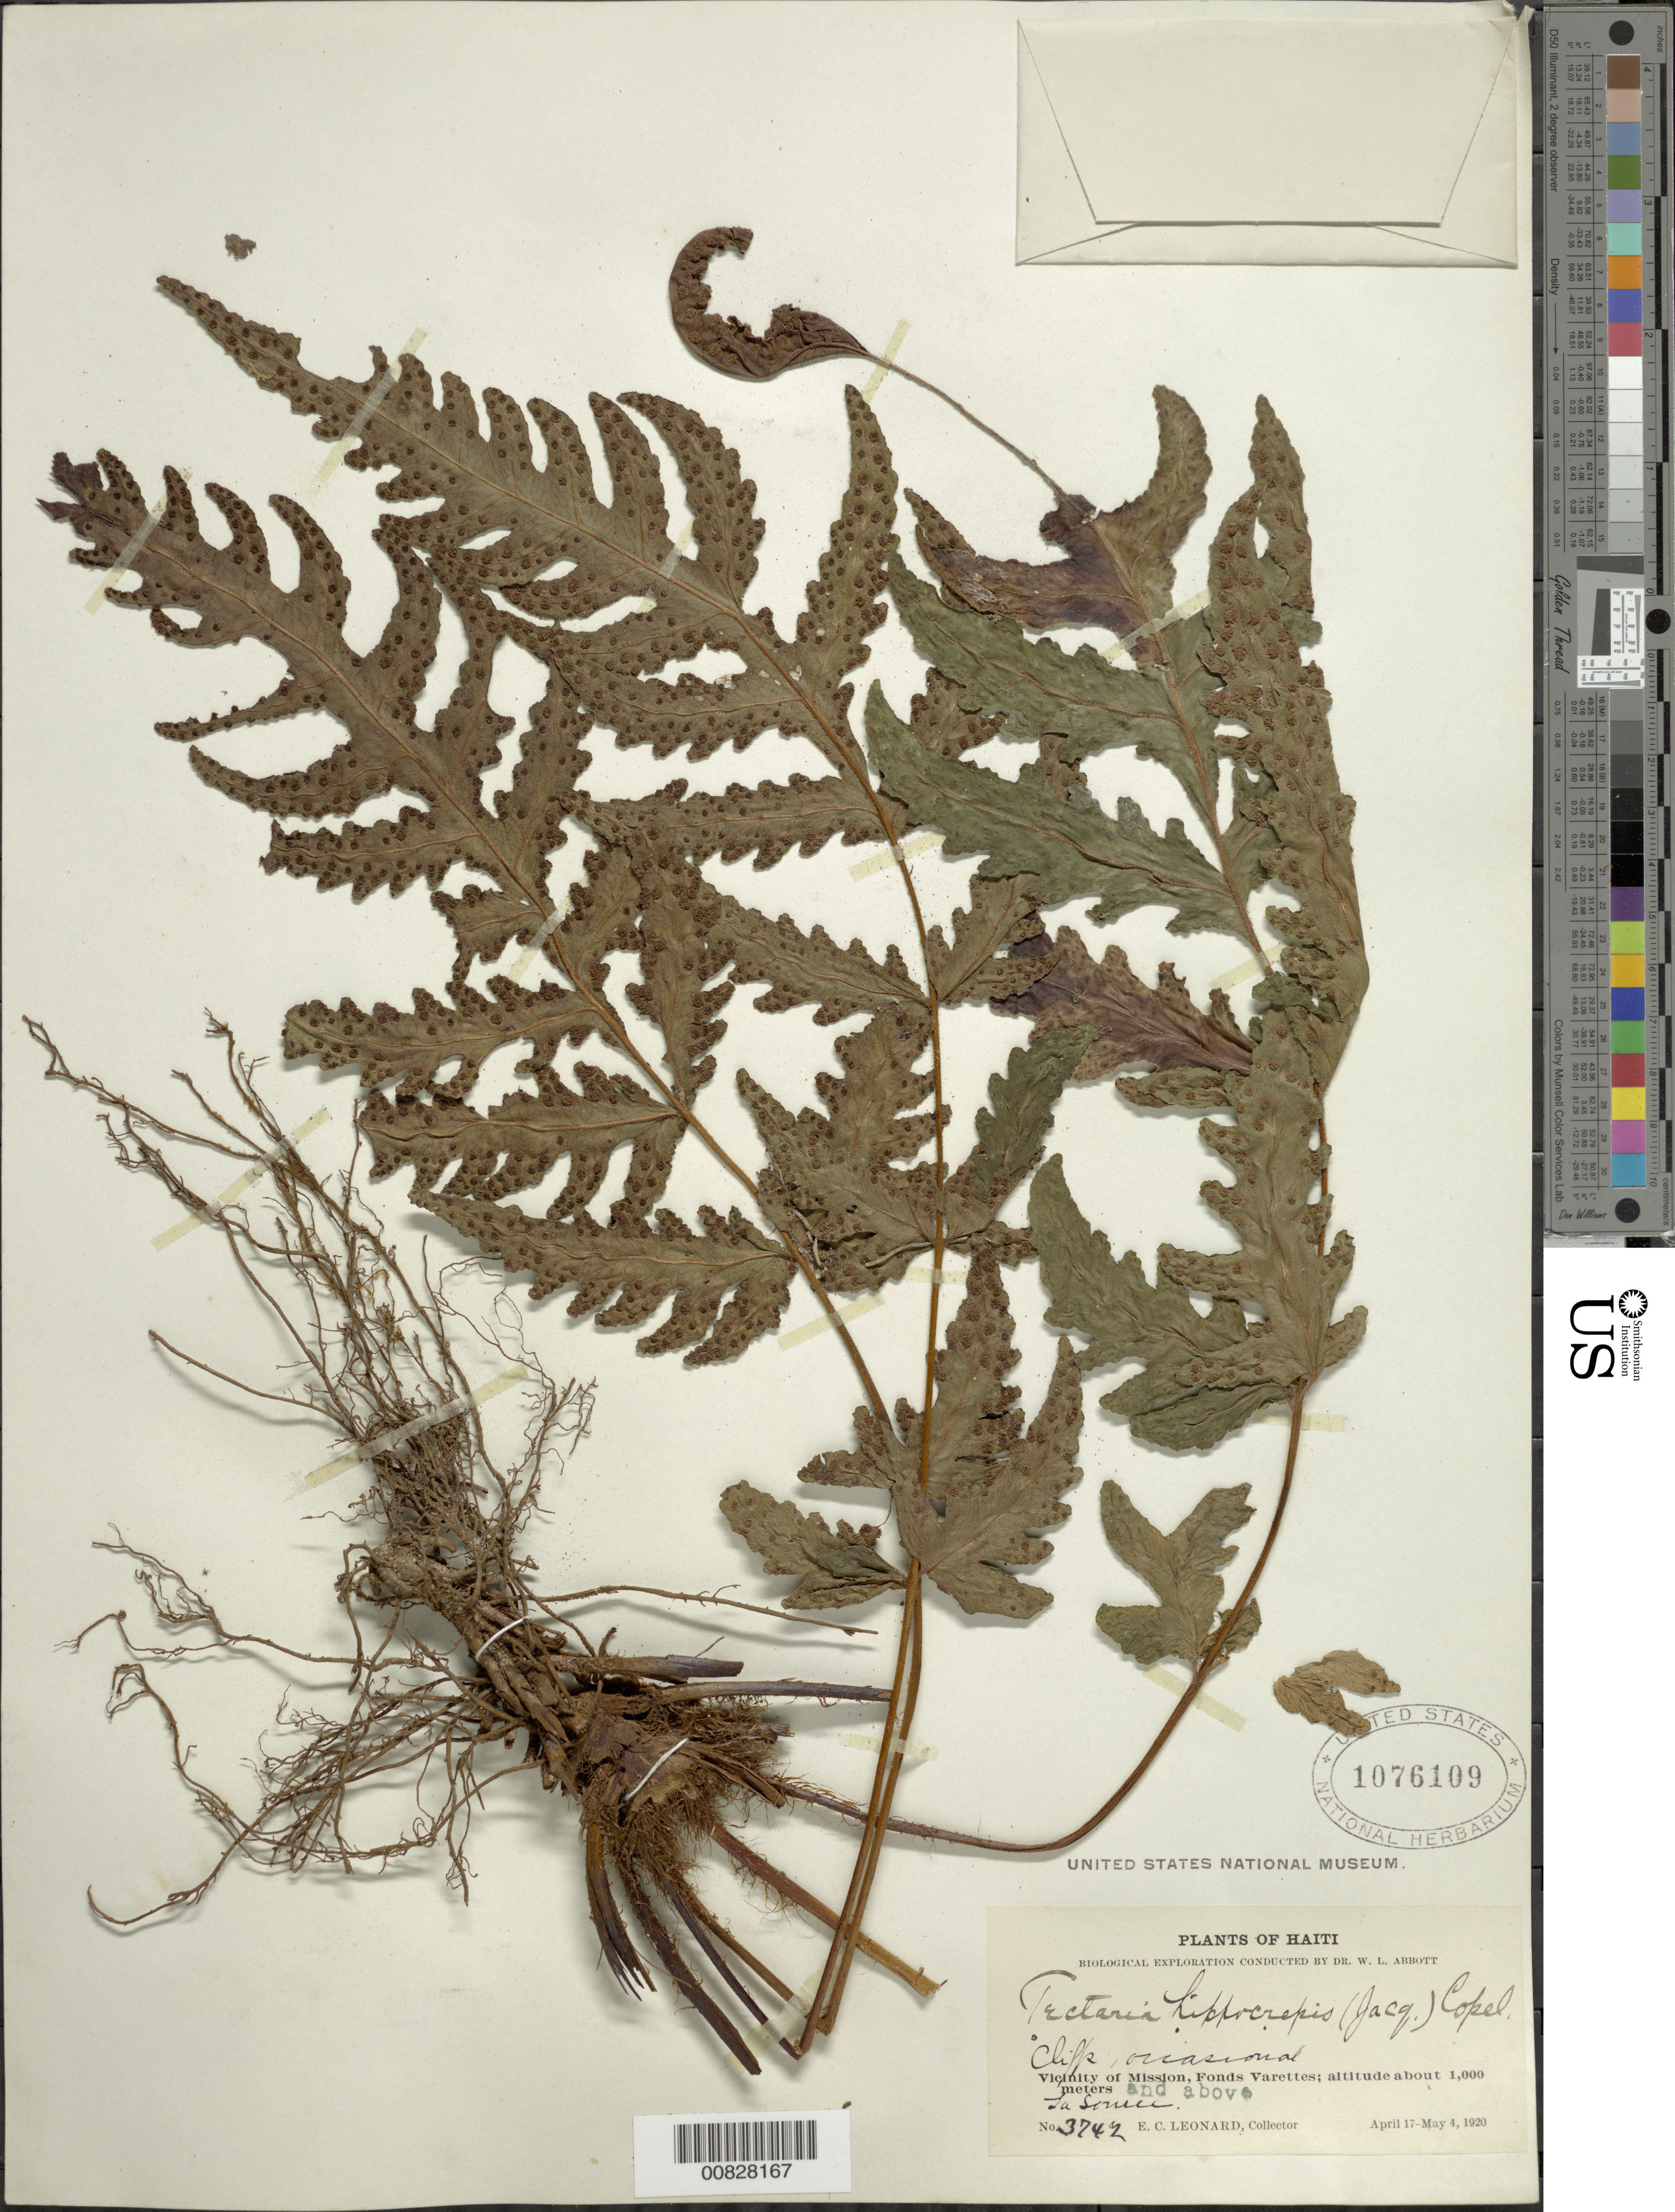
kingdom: Plantae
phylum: Tracheophyta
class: Polypodiopsida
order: Polypodiales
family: Tectariaceae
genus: Tectaria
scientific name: Tectaria cicutaria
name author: (L.) Copel.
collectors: E. C. Leonard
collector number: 3742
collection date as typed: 17 Apr 1920 to 04 May 1920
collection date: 1920-04-17/1920-05-04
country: Haiti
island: Hispaniola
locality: Fonds Varettes, Mission vicinity, La Source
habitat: Cliffs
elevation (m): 1000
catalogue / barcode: US 1076109